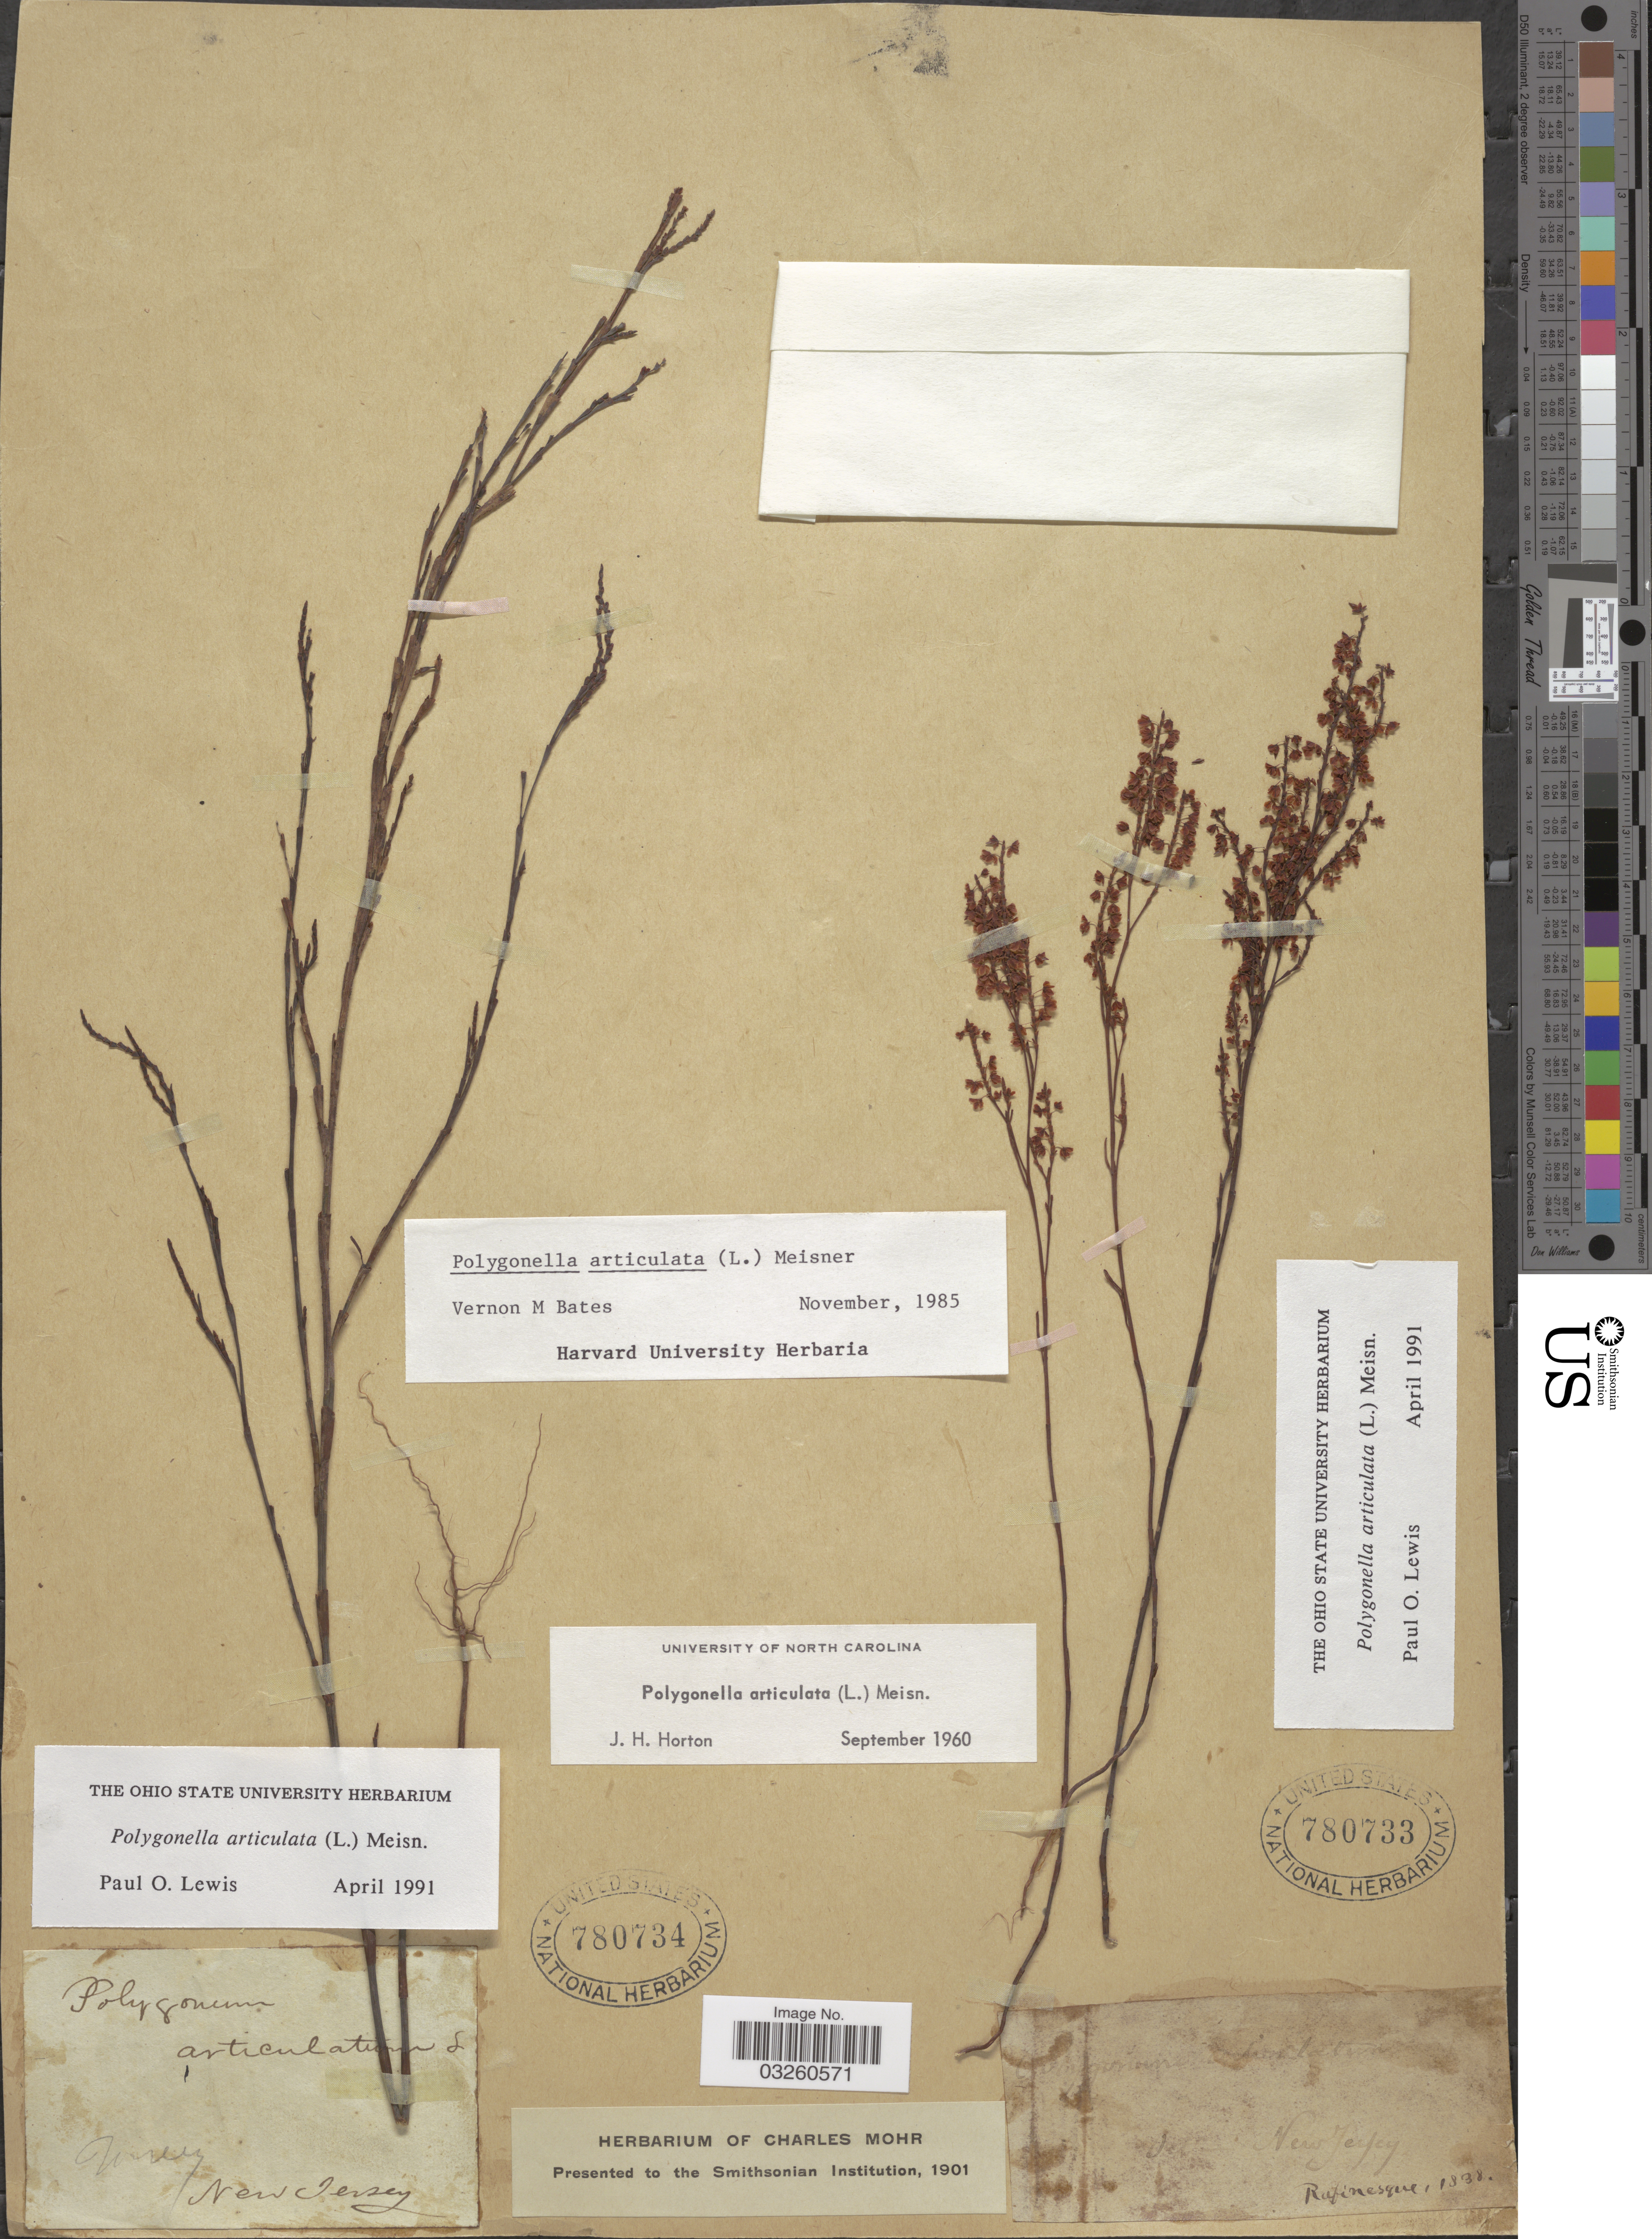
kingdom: Plantae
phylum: Tracheophyta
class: Magnoliopsida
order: Caryophyllales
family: Polygonaceae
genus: Polygonella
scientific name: Polygonella articulata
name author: (L.) Meisn.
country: United States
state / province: New Jersey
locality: Warey [interpreted].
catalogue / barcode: US 780734-2